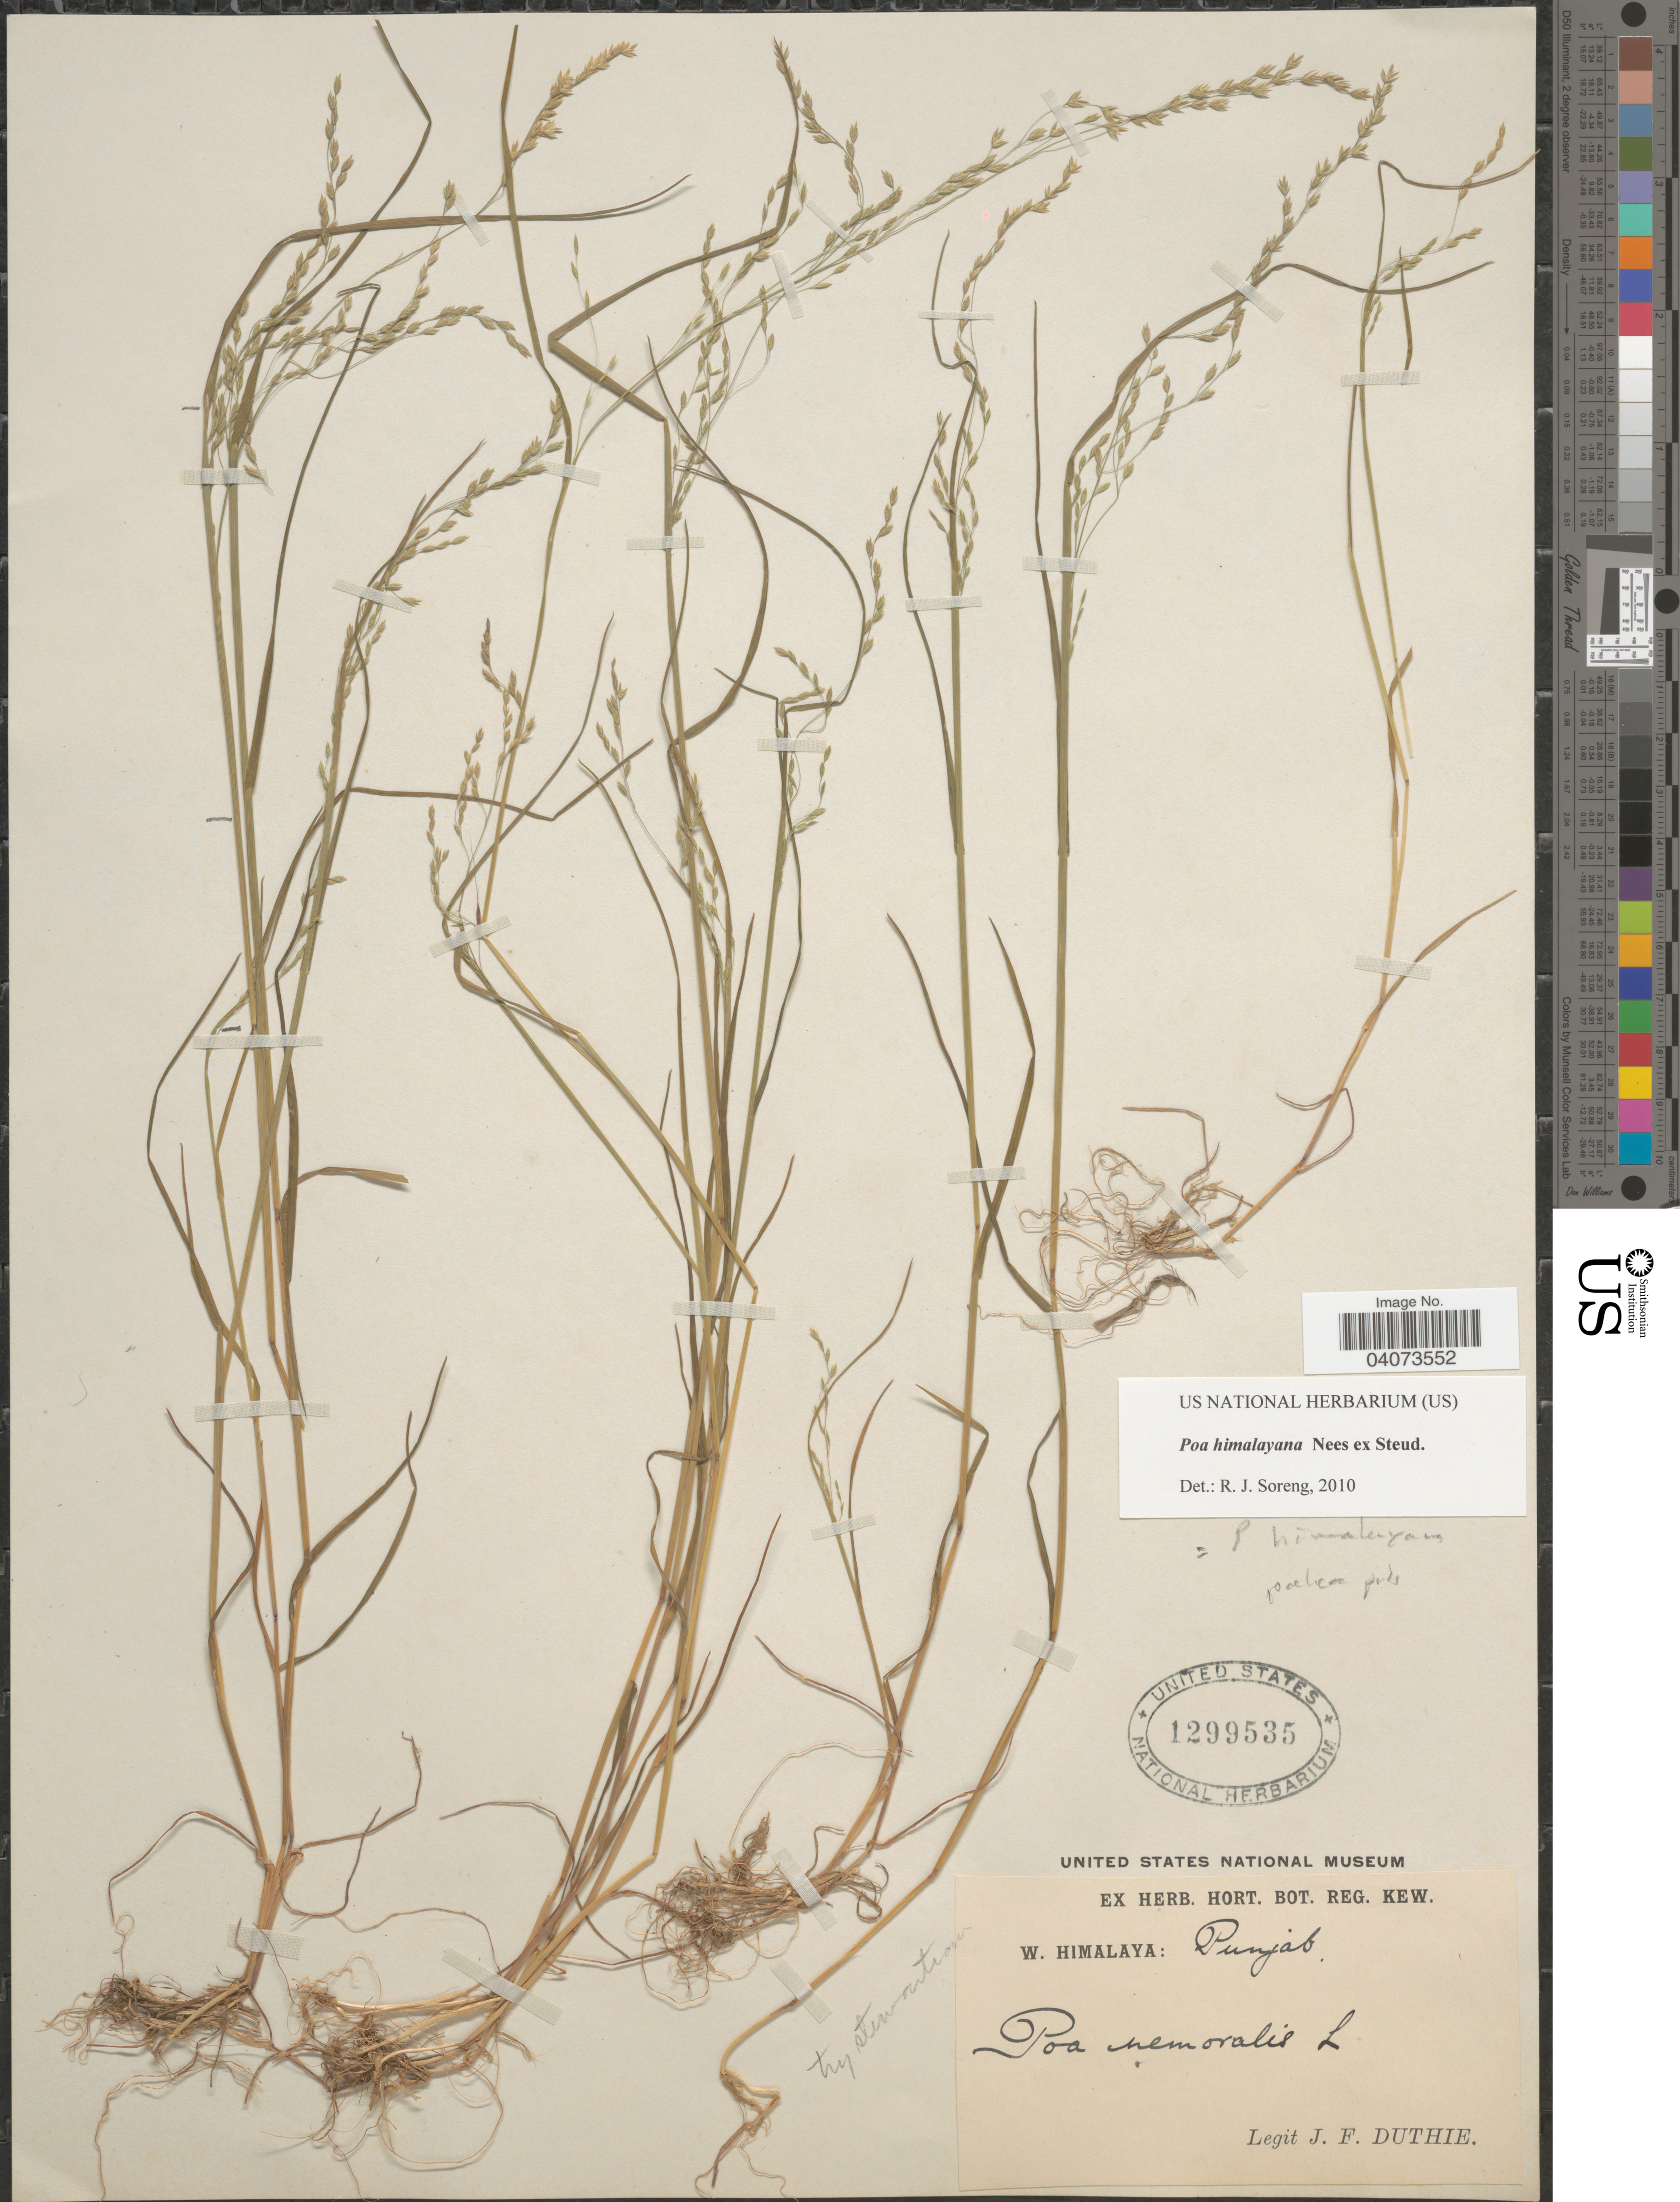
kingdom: Plantae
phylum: Tracheophyta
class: Liliopsida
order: Poales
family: Poaceae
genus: Poa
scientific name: Poa himalayana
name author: Nees ex Steud.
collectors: J. F. Duthie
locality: W. Himalaya: Punjab.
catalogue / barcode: US 1299535